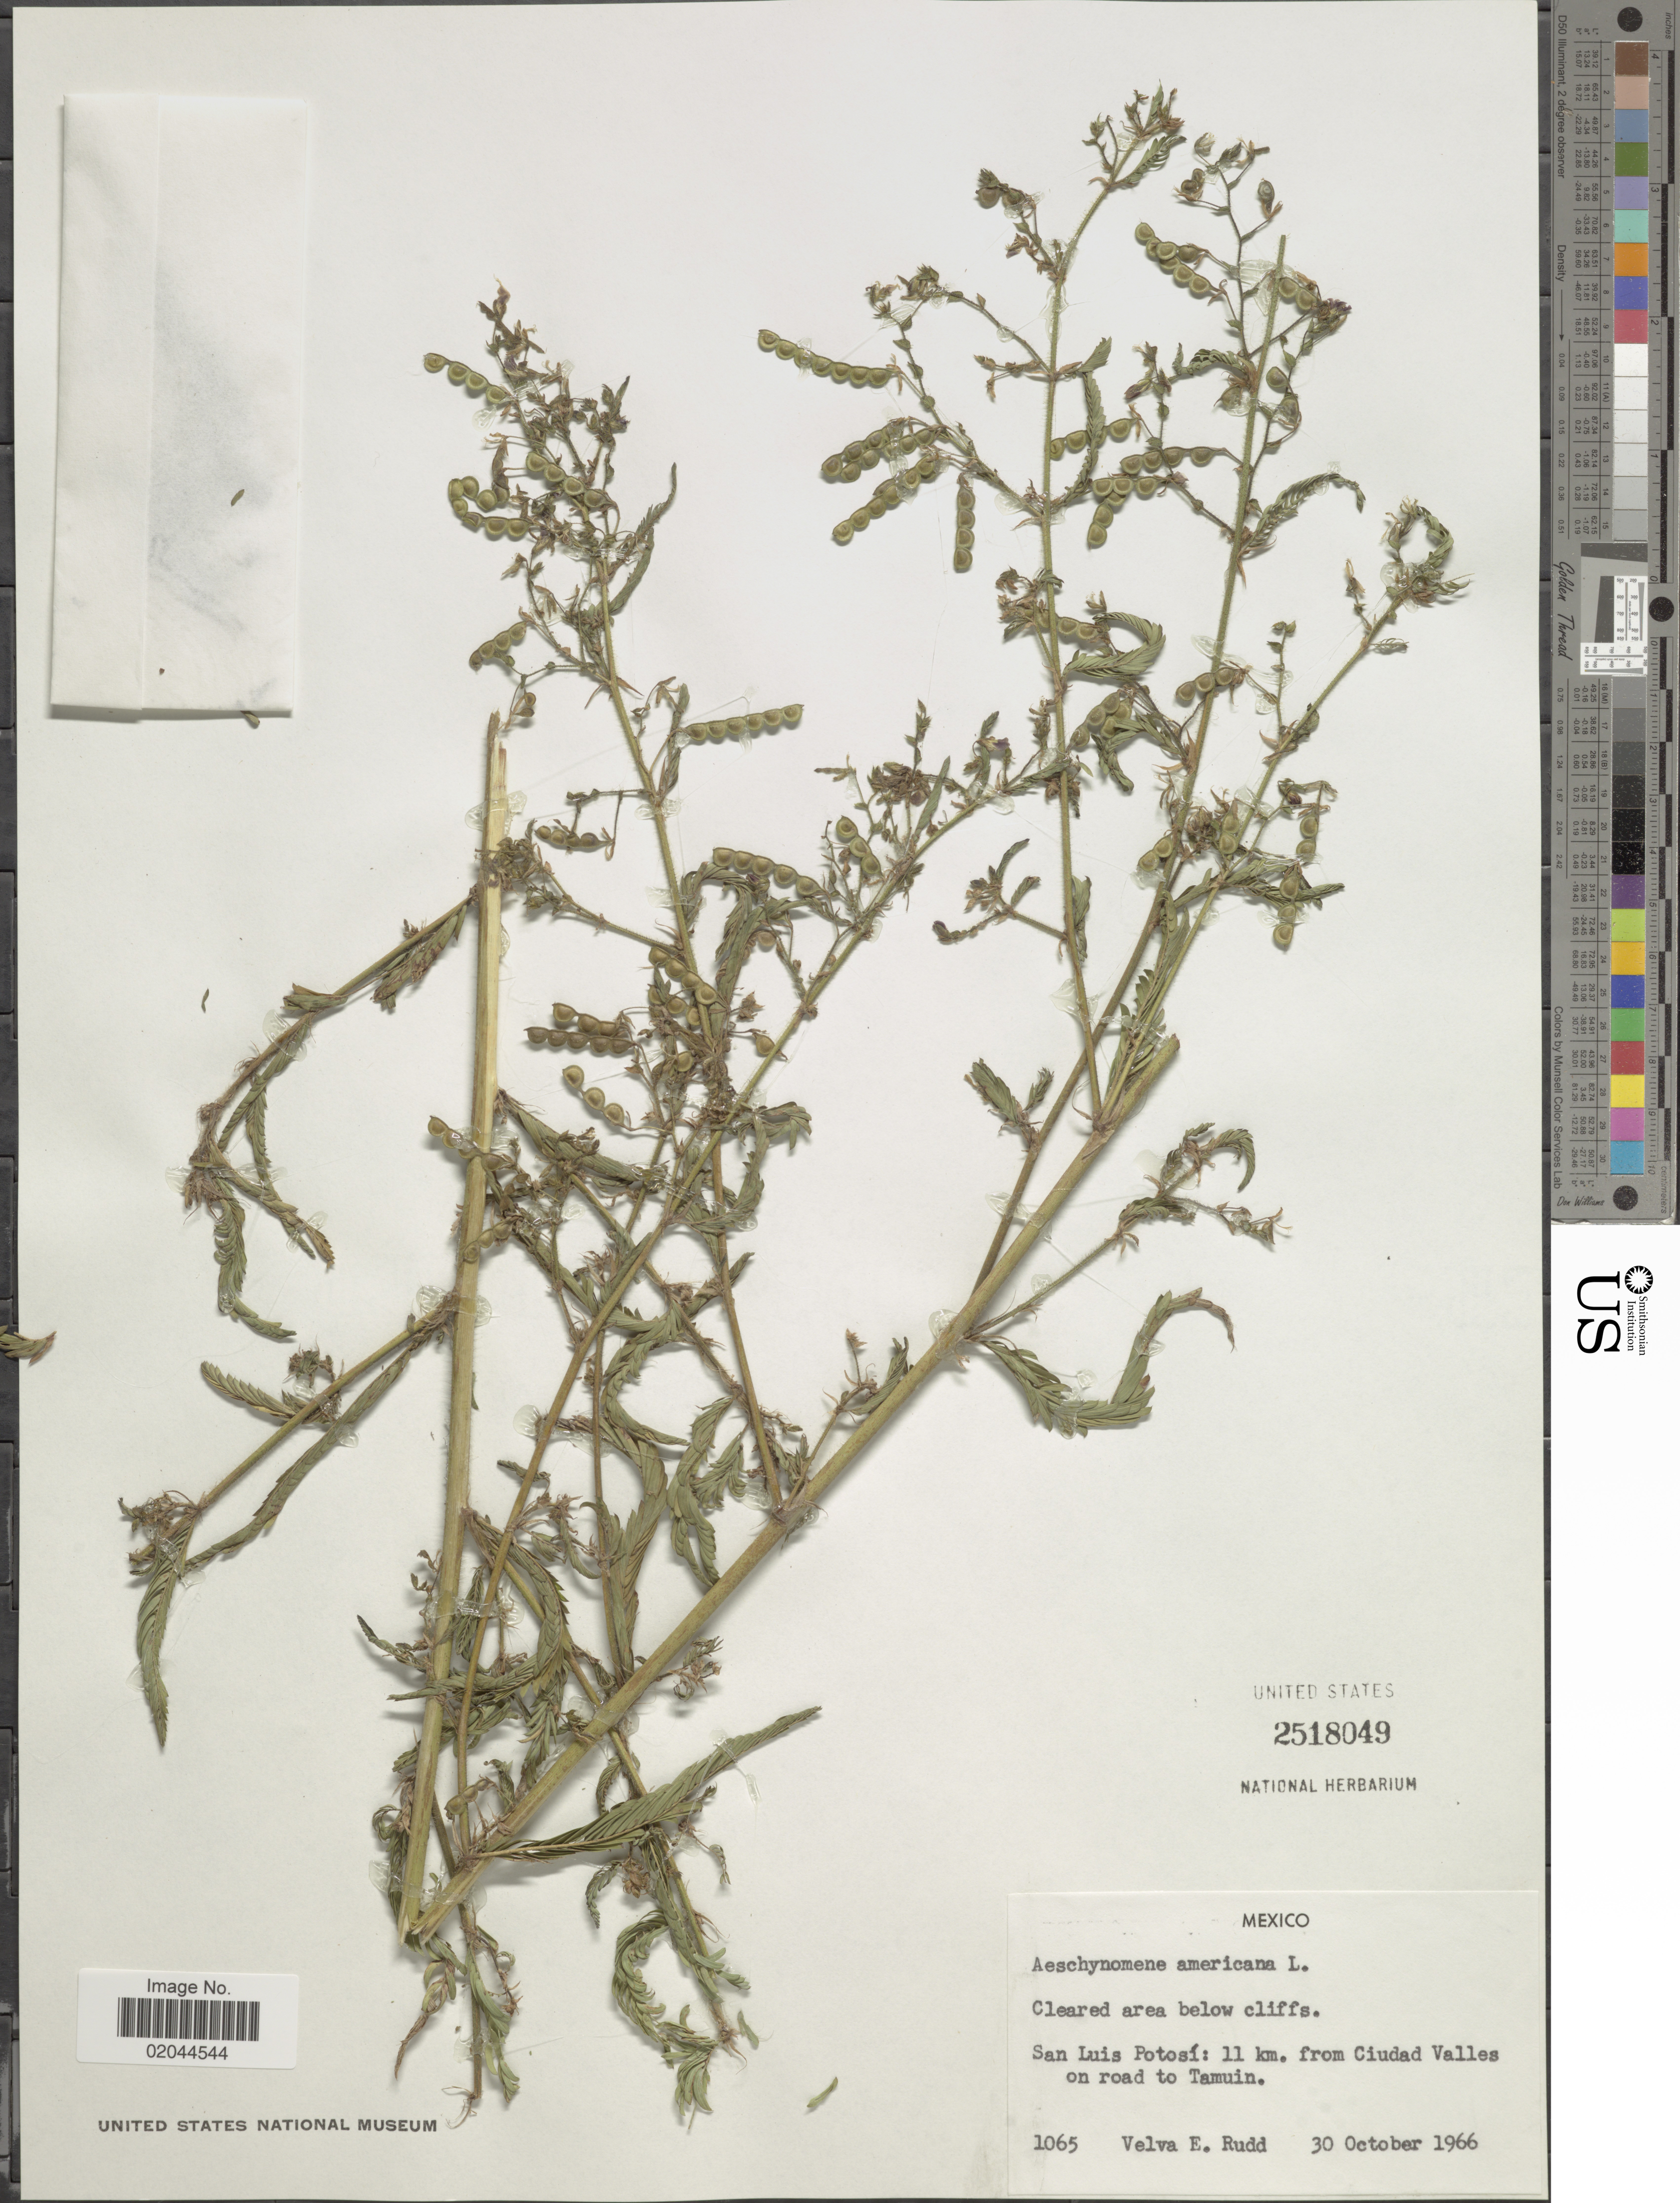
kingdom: Plantae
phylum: Tracheophyta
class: Magnoliopsida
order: Fabales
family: Fabaceae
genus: Aeschynomene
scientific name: Aeschynomene americana var. americana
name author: L.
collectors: V. E. Rudd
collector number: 1065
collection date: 1966-10-30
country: Mexico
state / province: San Luis Potosí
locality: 11 km. from Ciudad Valles on road to Tamuin, cleared are below cliffs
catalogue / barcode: US 2518049